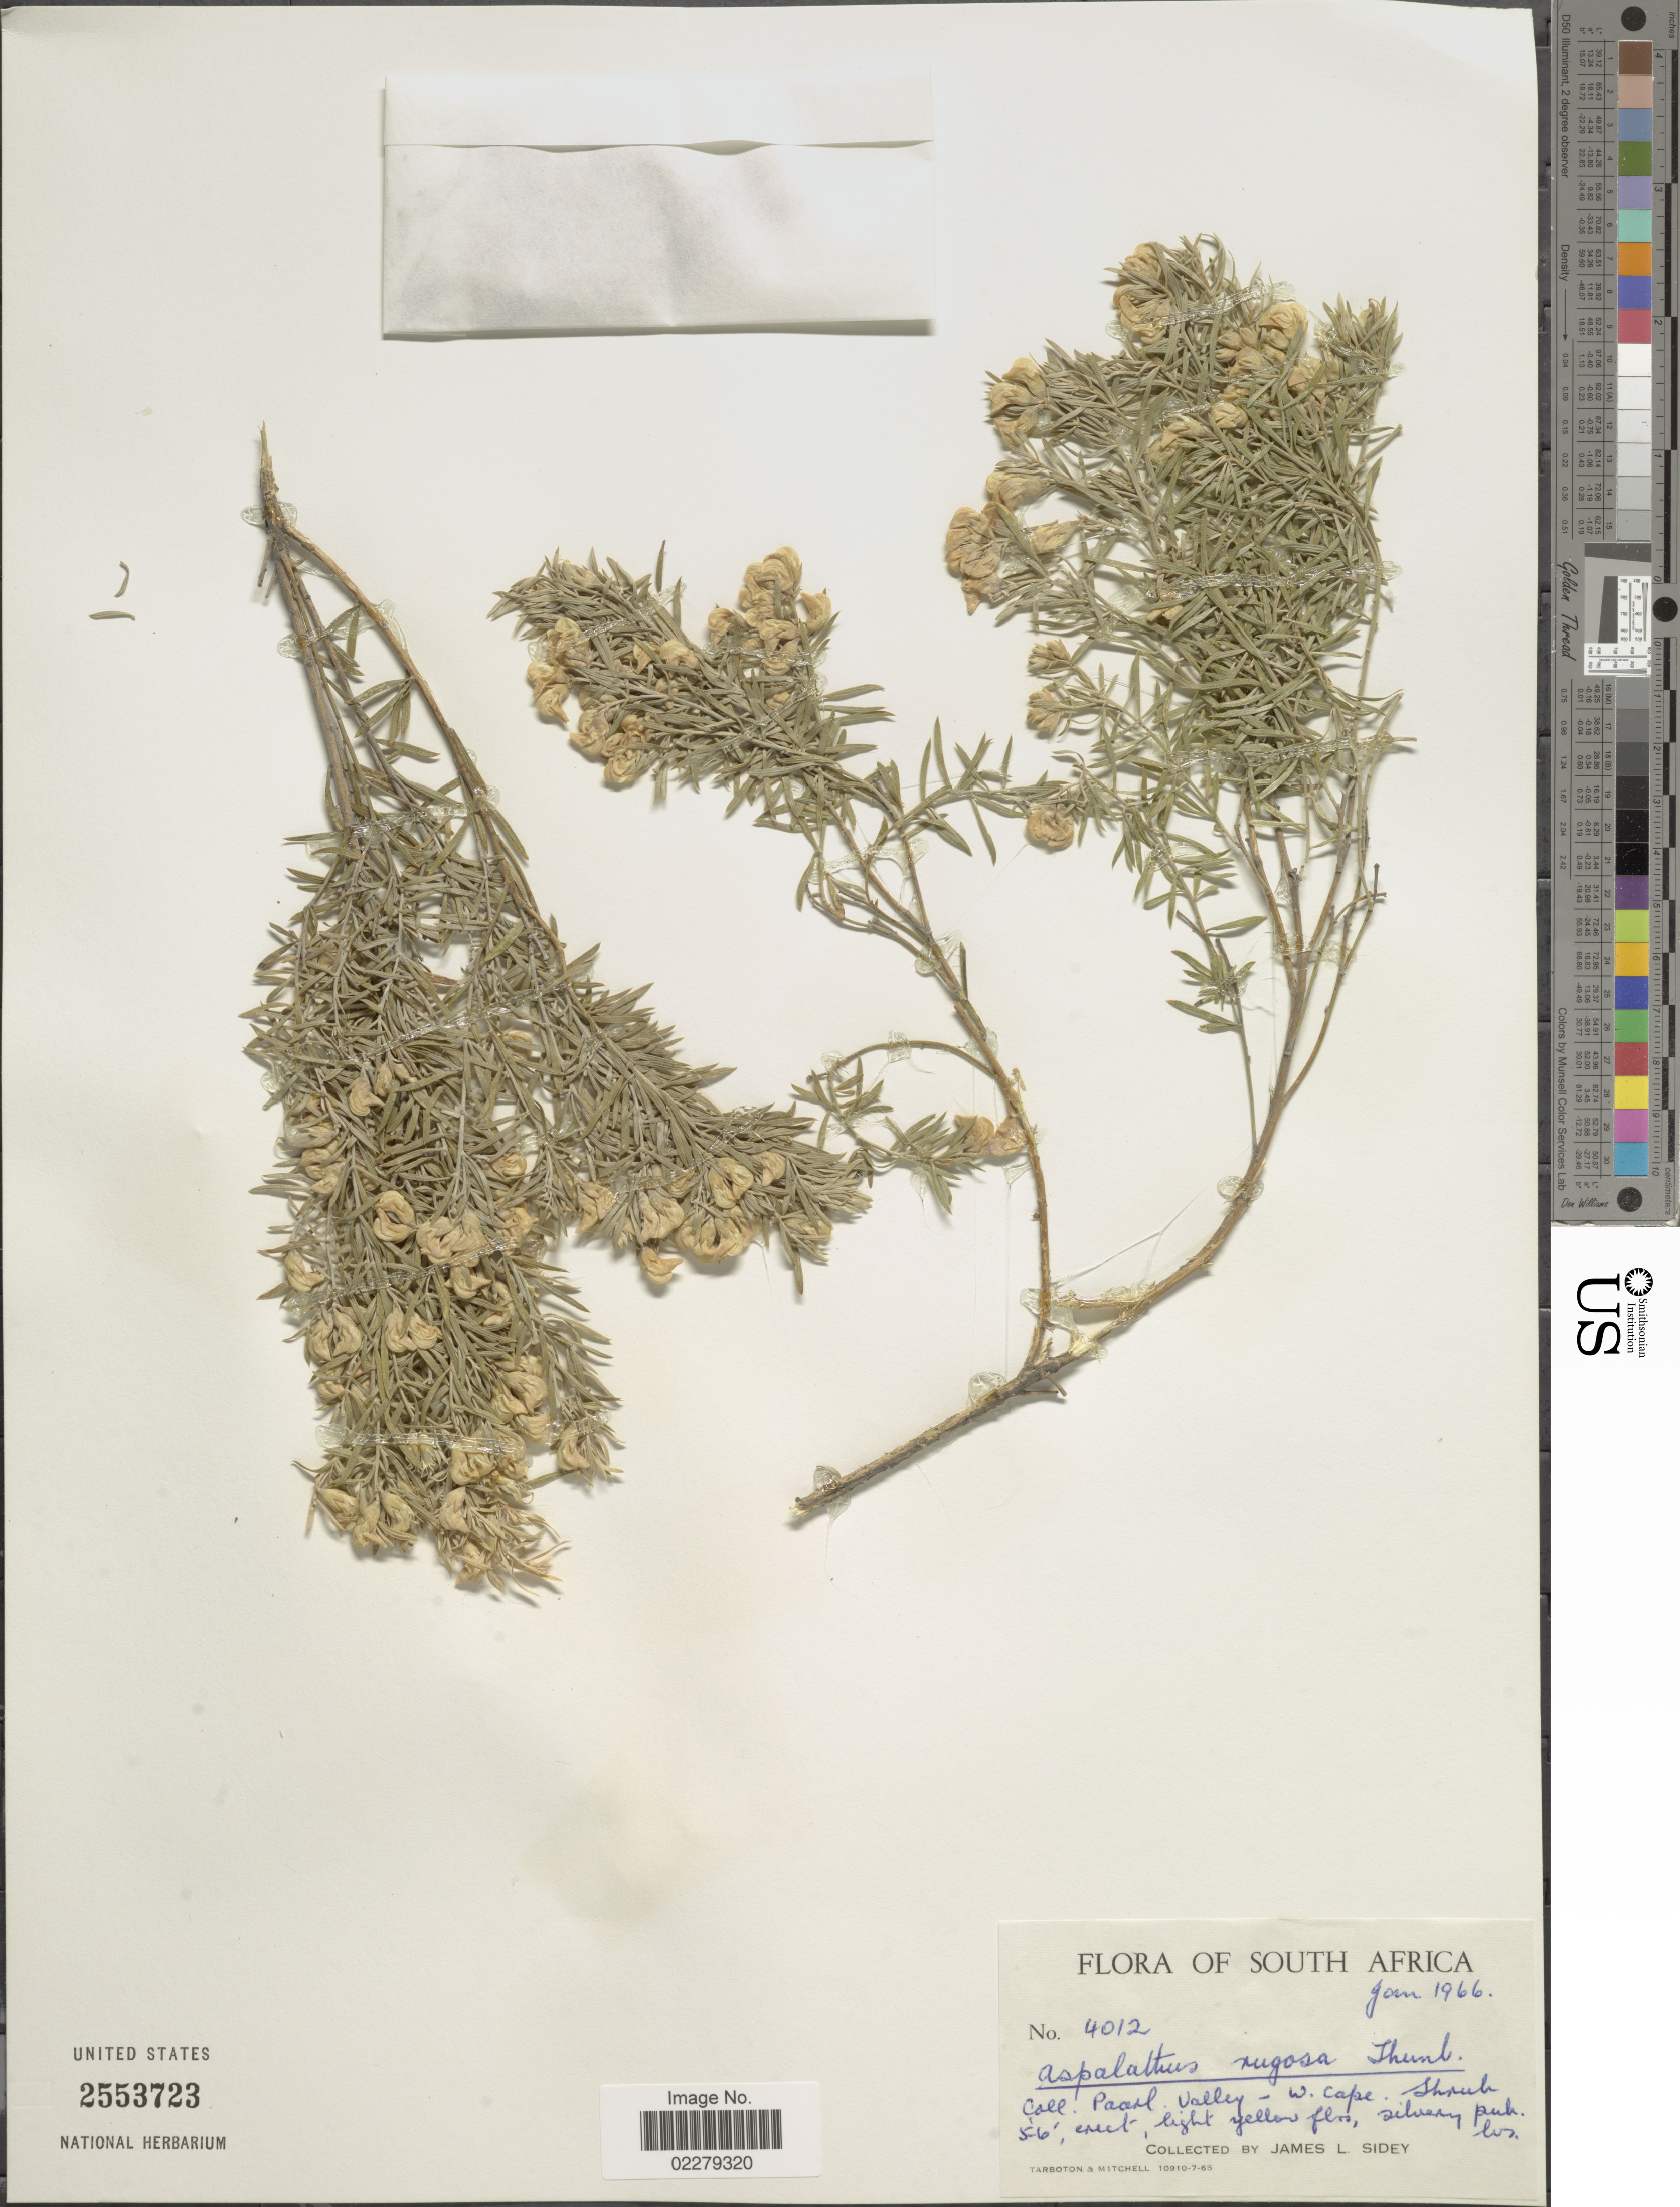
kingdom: Plantae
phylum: Tracheophyta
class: Magnoliopsida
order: Fabales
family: Fabaceae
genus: Aspalathus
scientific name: Aspalathus rugosa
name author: Thunb.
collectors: J. L. Sidey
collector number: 4012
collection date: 1966-01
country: South Africa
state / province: Western Cape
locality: Paarl Valley- W. Cape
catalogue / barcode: US 2553723